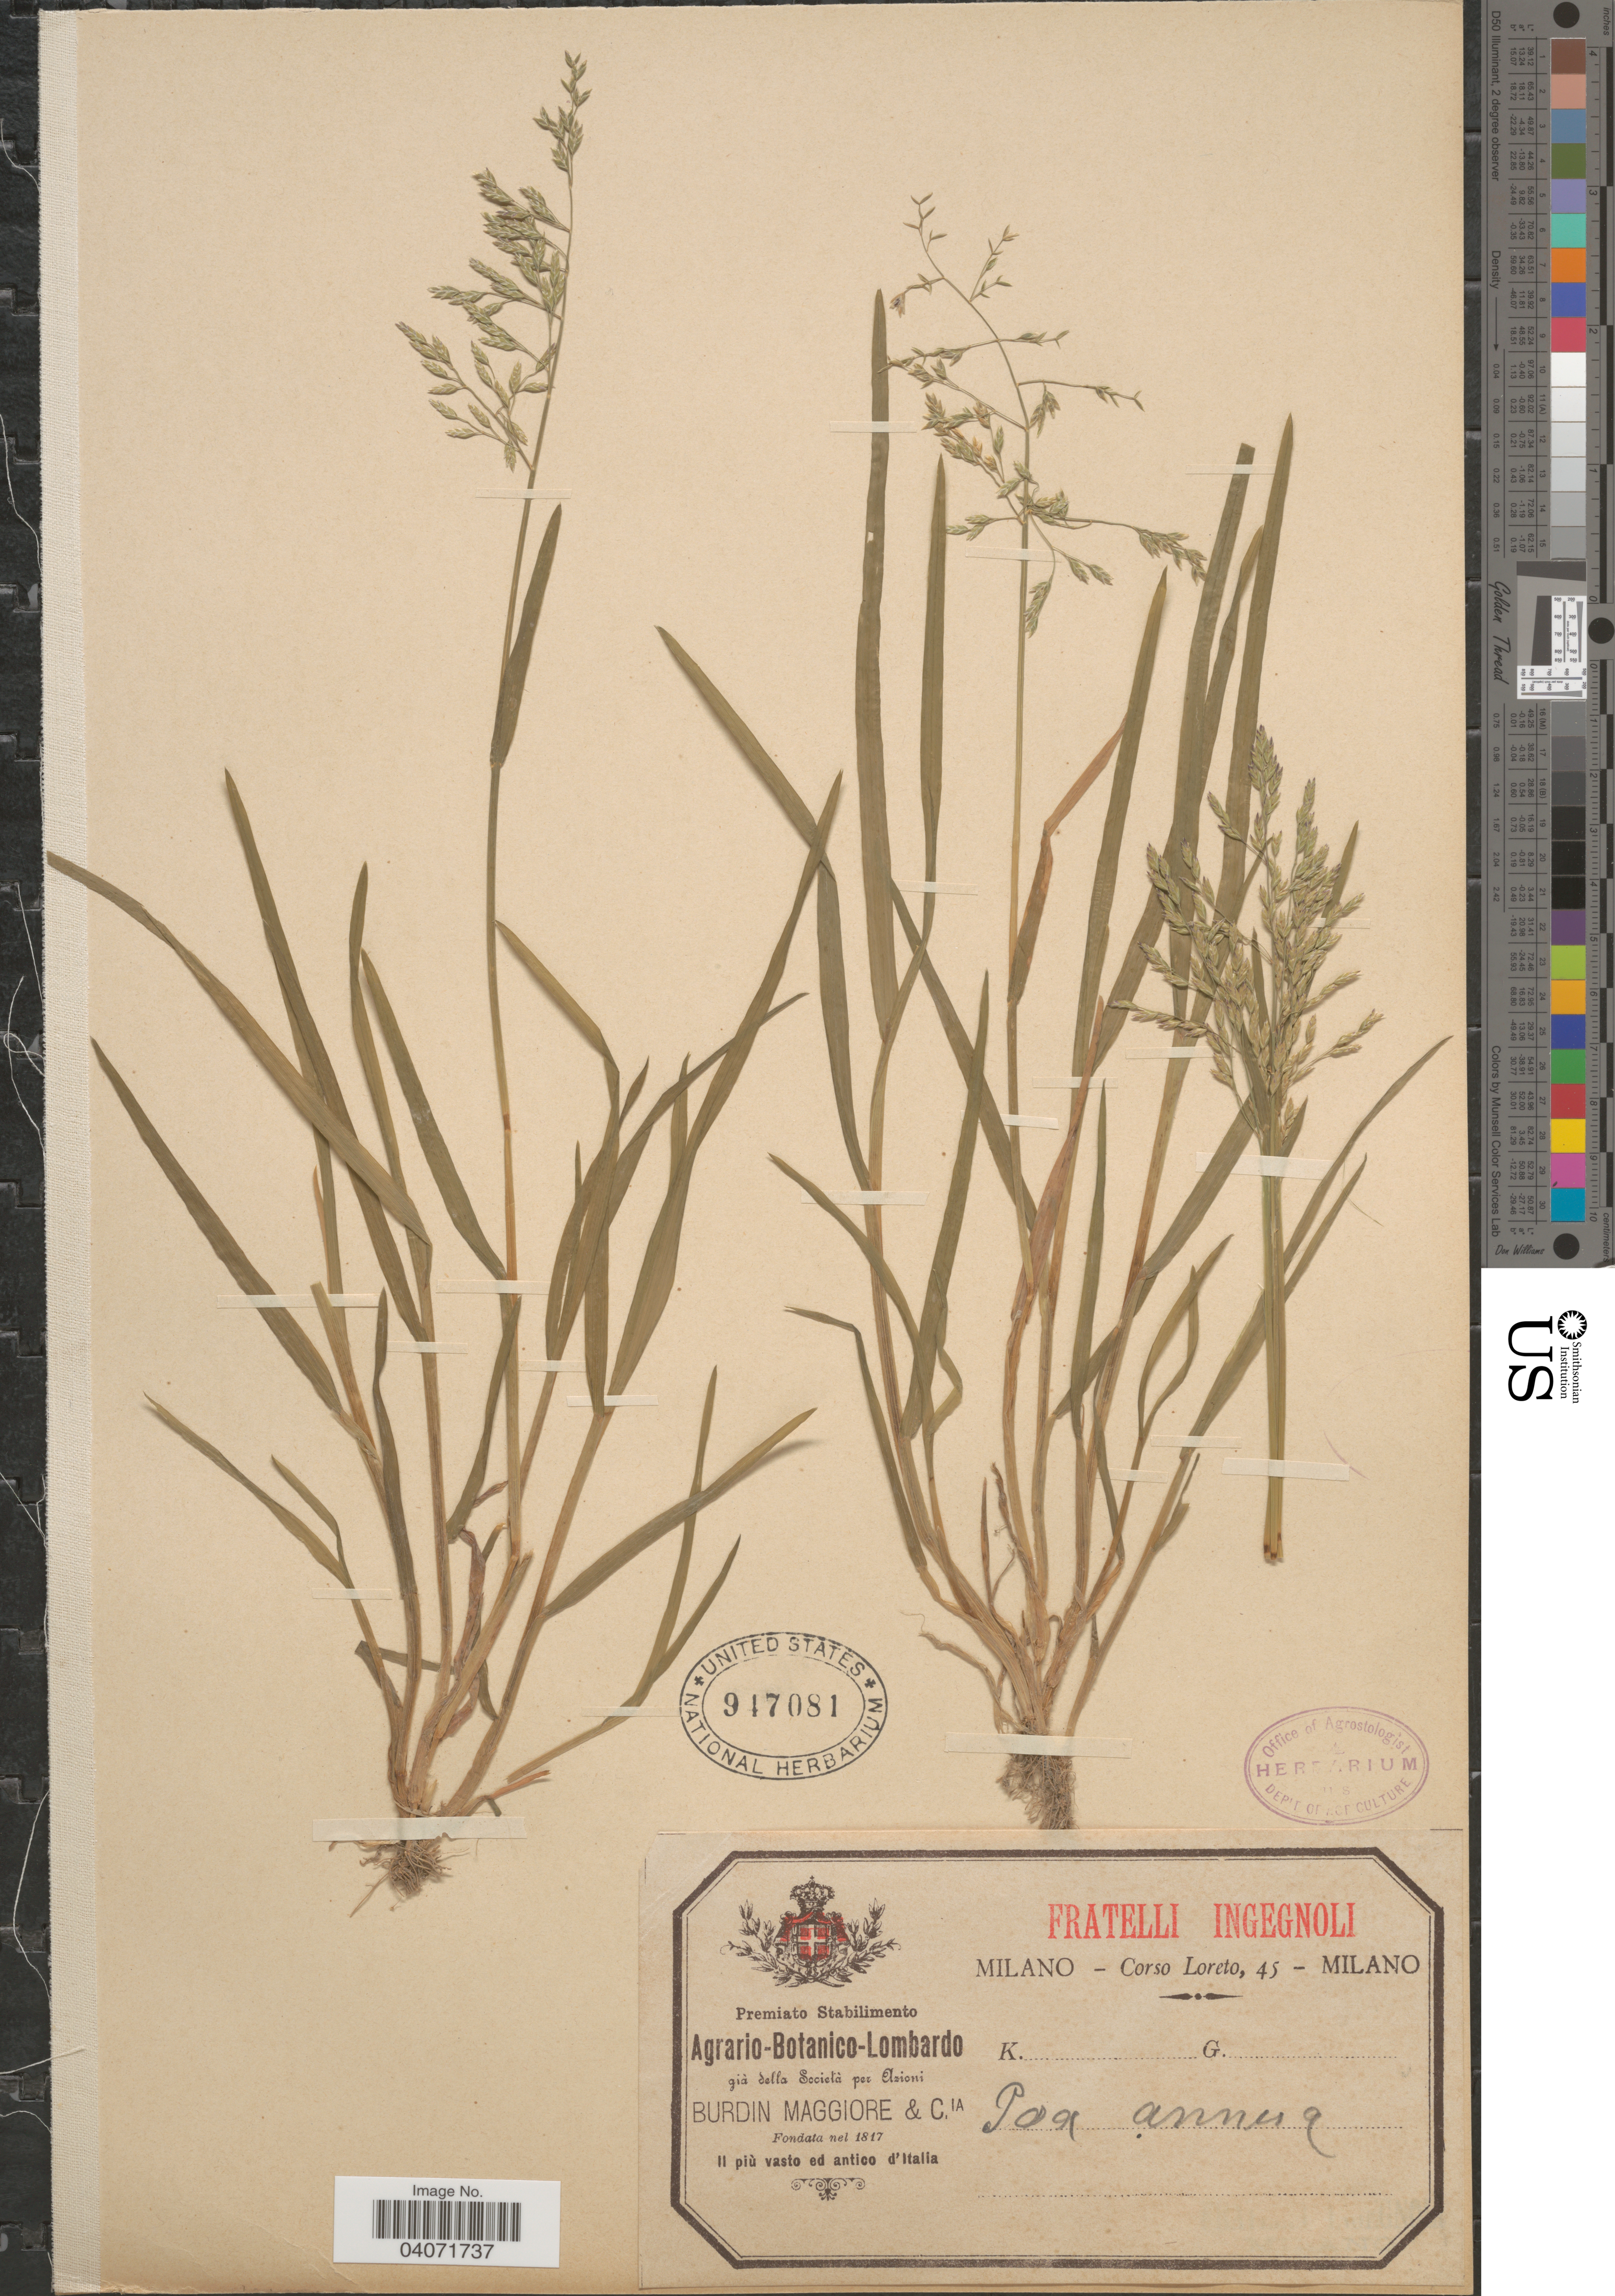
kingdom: Plantae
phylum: Tracheophyta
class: Liliopsida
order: Poales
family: Poaceae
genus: Poa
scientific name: Poa annua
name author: L.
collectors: Loreto, C.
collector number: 45?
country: Italy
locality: Il più vasto ed antico d'Italia.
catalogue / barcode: US 947081